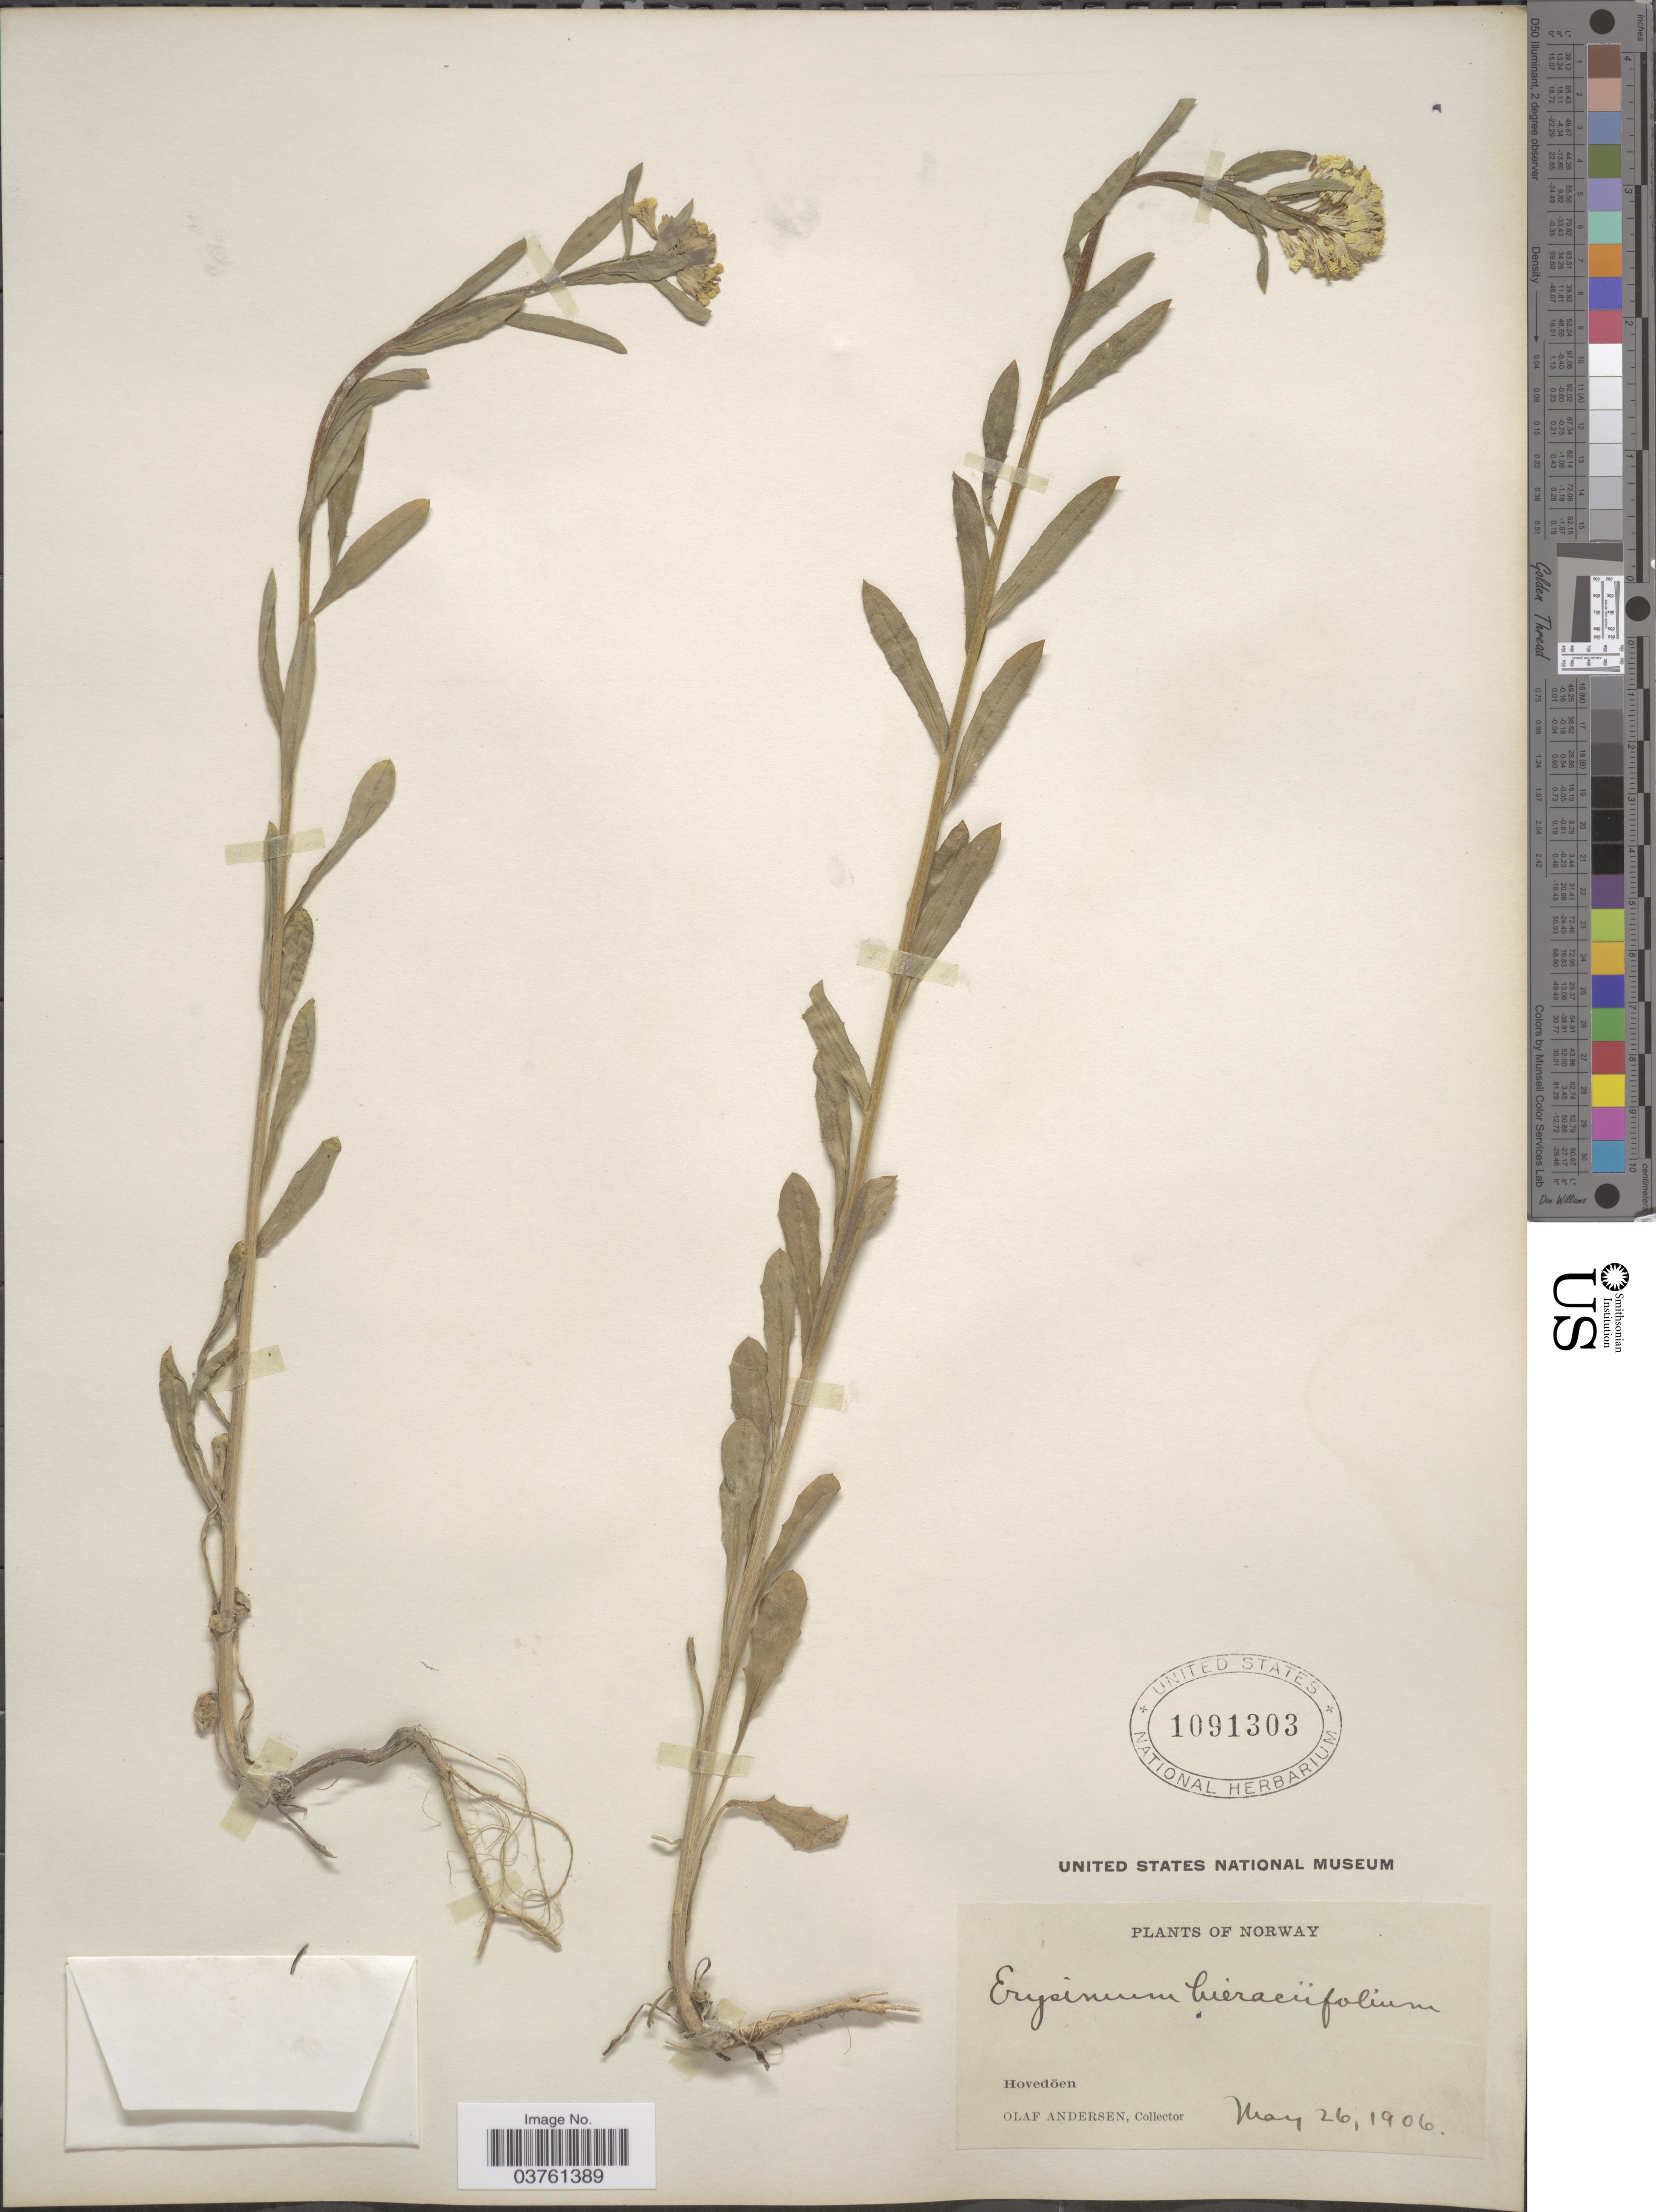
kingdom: Plantae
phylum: Tracheophyta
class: Magnoliopsida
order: Brassicales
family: Brassicaceae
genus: Erysimum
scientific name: Erysimum hieraciifolium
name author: L.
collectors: O. Andersen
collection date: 1906-05-26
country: Norway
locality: Hovedöen.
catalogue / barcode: US 1091303